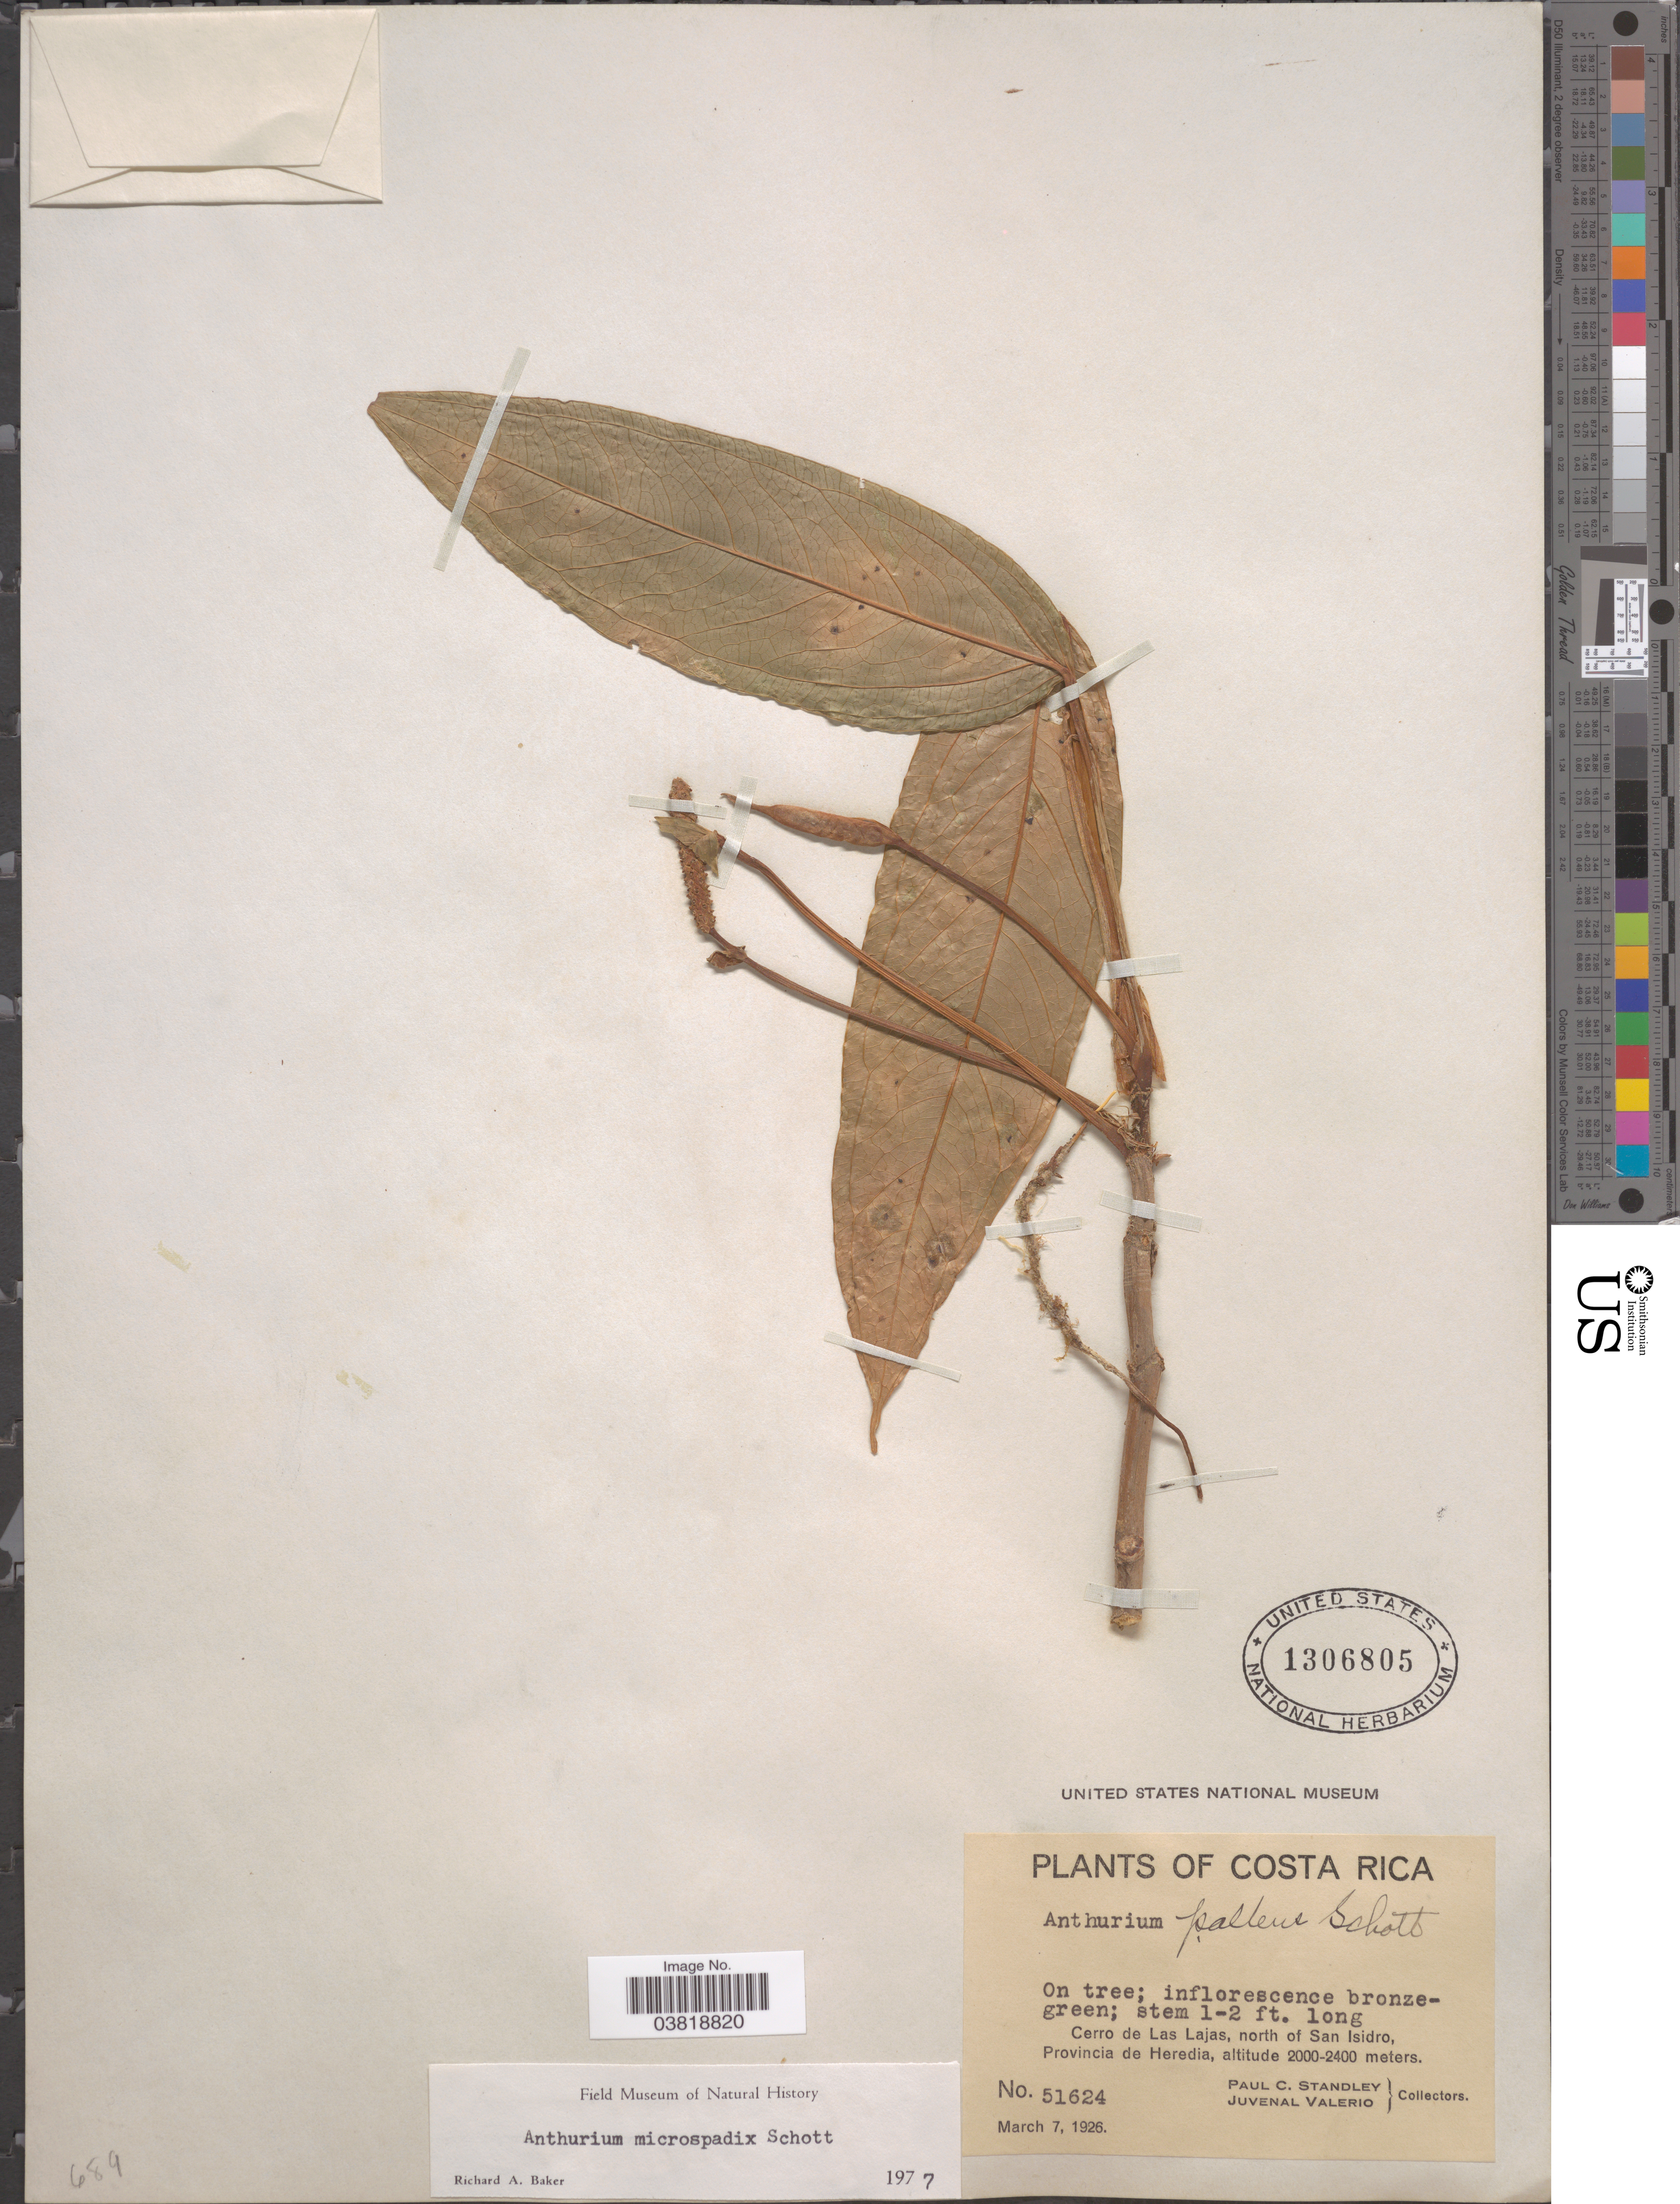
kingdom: Plantae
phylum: Tracheophyta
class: Liliopsida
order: Alismatales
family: Araceae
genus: Anthurium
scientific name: Anthurium microspadix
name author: Schott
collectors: P. C. Standley & J. Valerio R.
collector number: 51624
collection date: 1926-03-07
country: Costa Rica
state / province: Heredia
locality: Cerro de Las Lajas, north of San Isidro.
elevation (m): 2000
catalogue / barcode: US 1306805